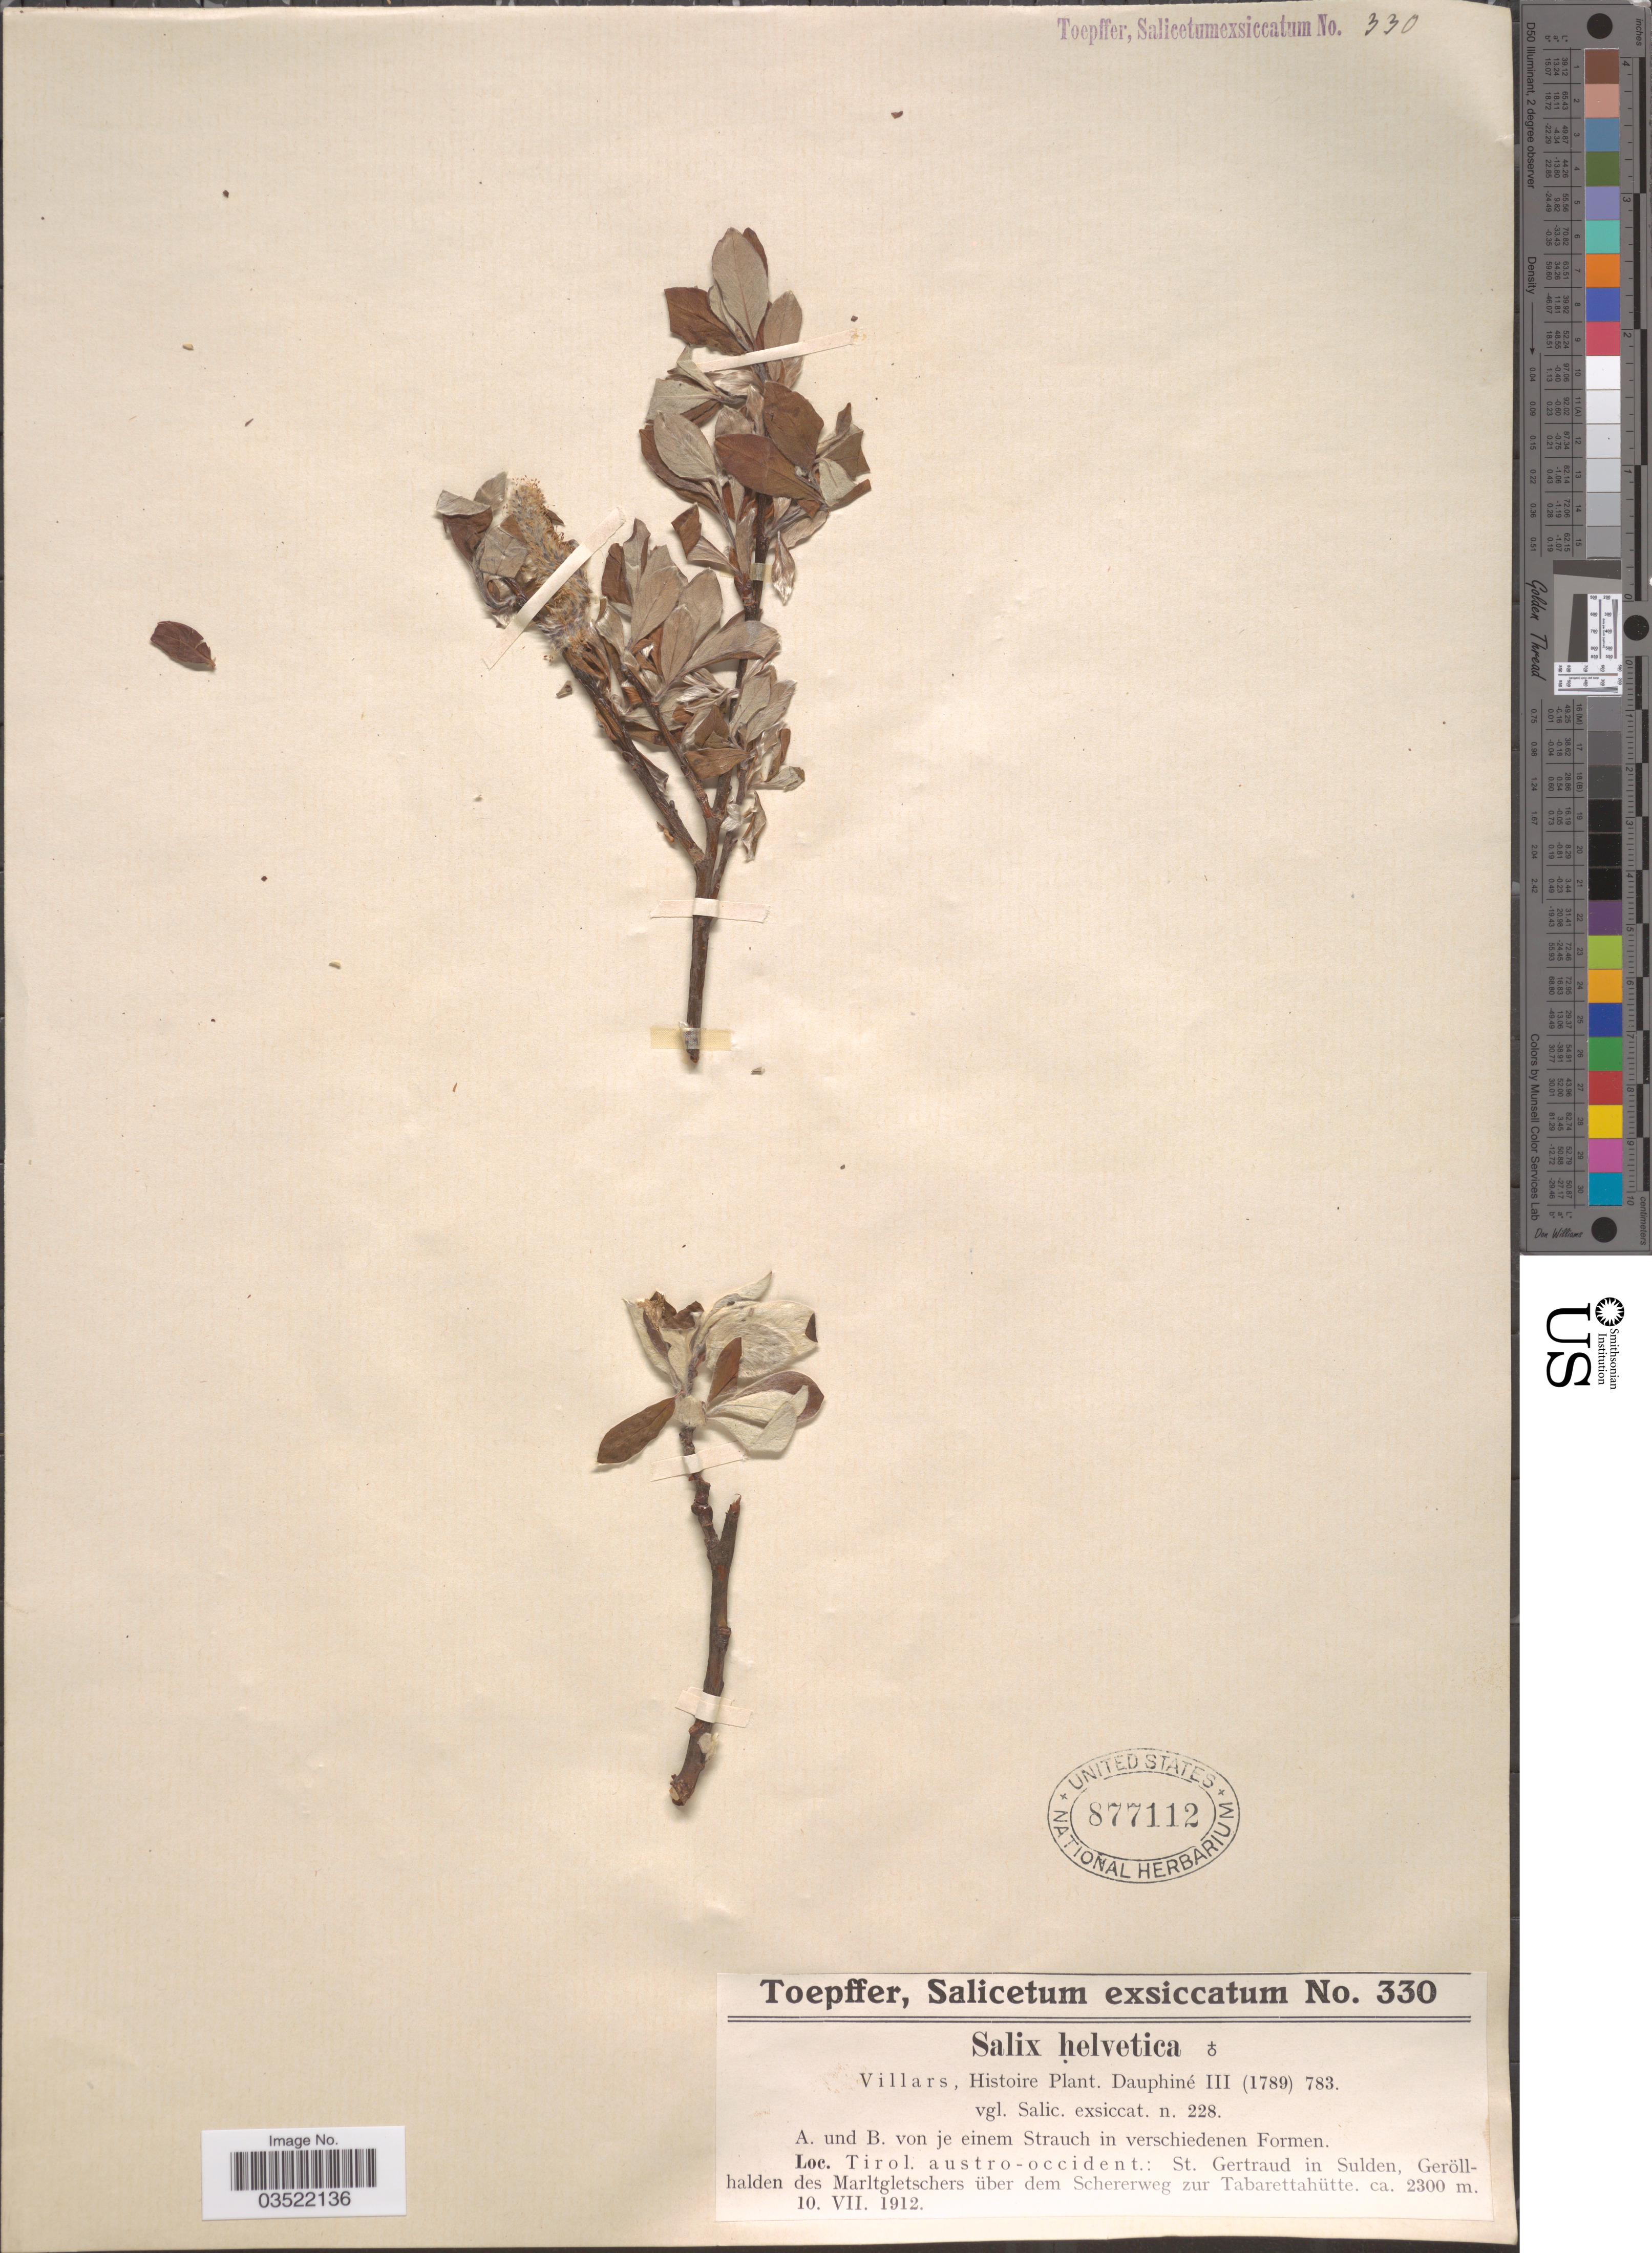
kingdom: Plantae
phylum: Tracheophyta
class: Magnoliopsida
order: Malpighiales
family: Salicaceae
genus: Salix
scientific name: Salix helvetica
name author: Vill.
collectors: A. Toepffer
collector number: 330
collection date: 1912-07-10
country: Austria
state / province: Karnten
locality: Tirol. austro-occident.: St. Gertraud in Sulden, Geröllhalden des Marltgletschers über dem Schererweg zur Tabarettahütte.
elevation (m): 2300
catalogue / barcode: US 877112